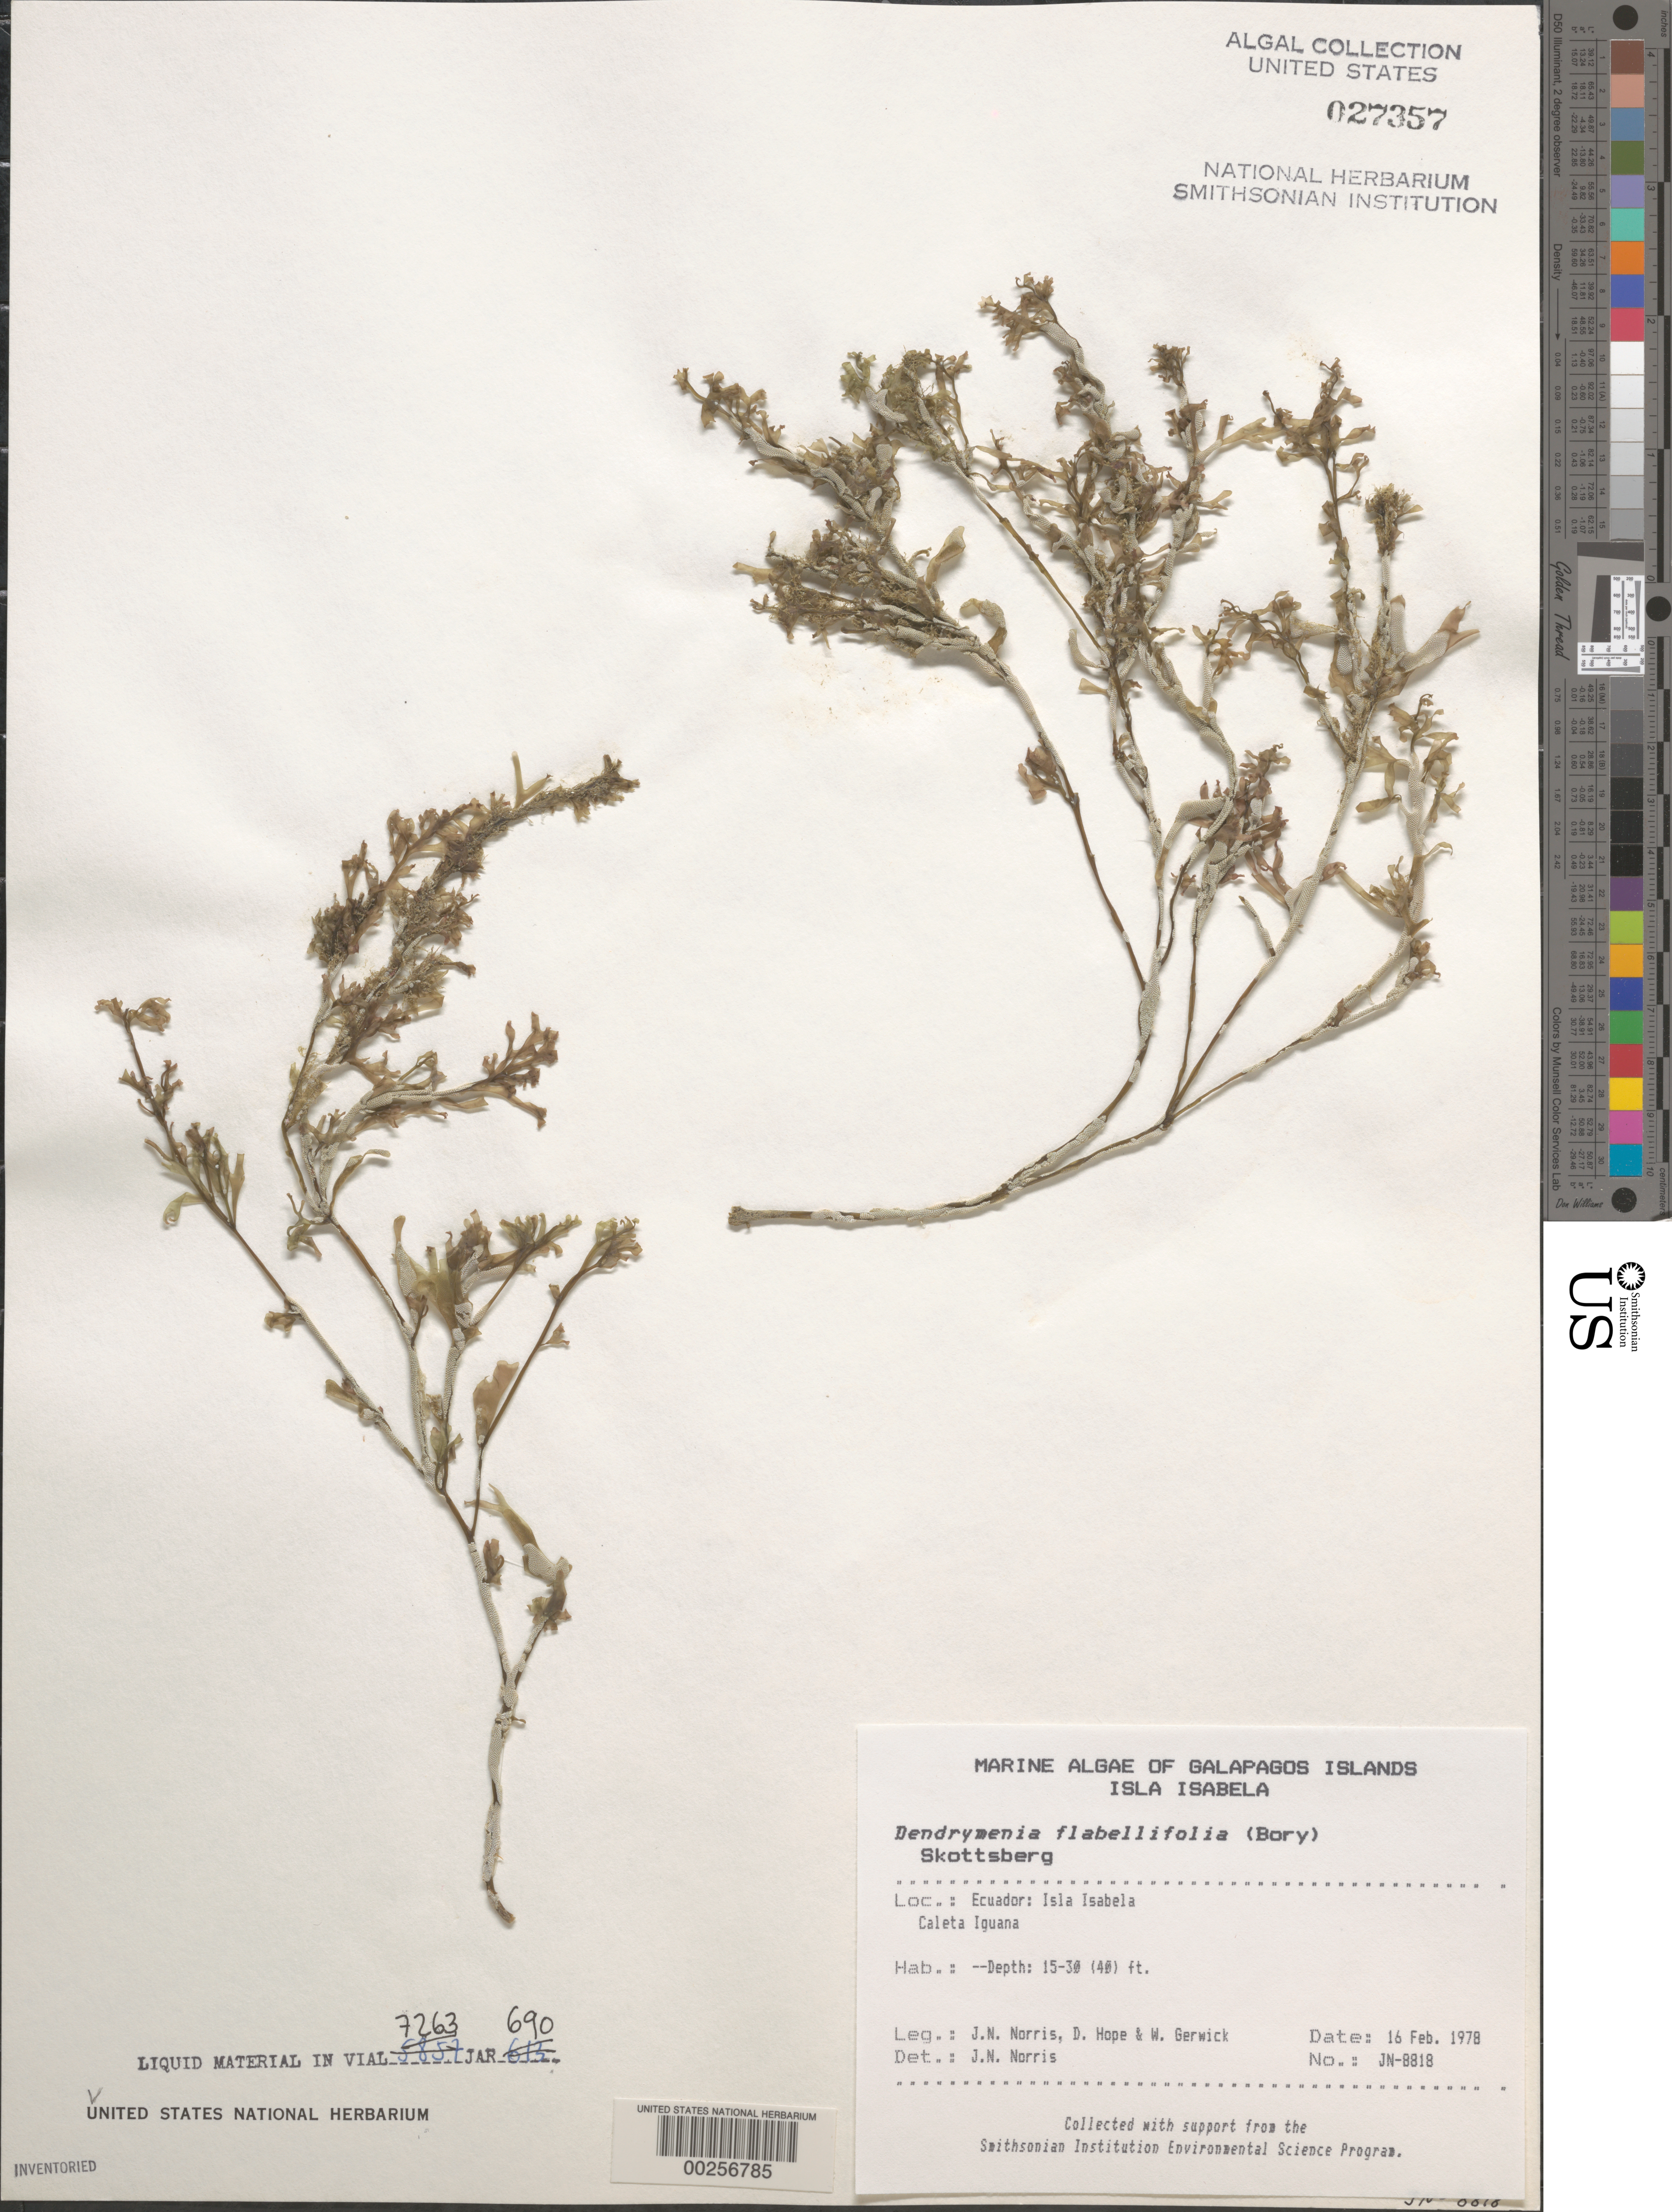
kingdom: Plantae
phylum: Rhodophyta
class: Florideophyceae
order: Rhodymeniales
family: Rhodymeniaceae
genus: Rhodymenia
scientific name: Rhodymenia flabellifolia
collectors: J. N. Norris, D. Hope & W. Gerwick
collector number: JN-8818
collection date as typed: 16 Feb 1978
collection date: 1978-02-16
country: Ecuador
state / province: Colón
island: Isabela [Albemarle]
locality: Caleta Iguana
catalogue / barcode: US 27357